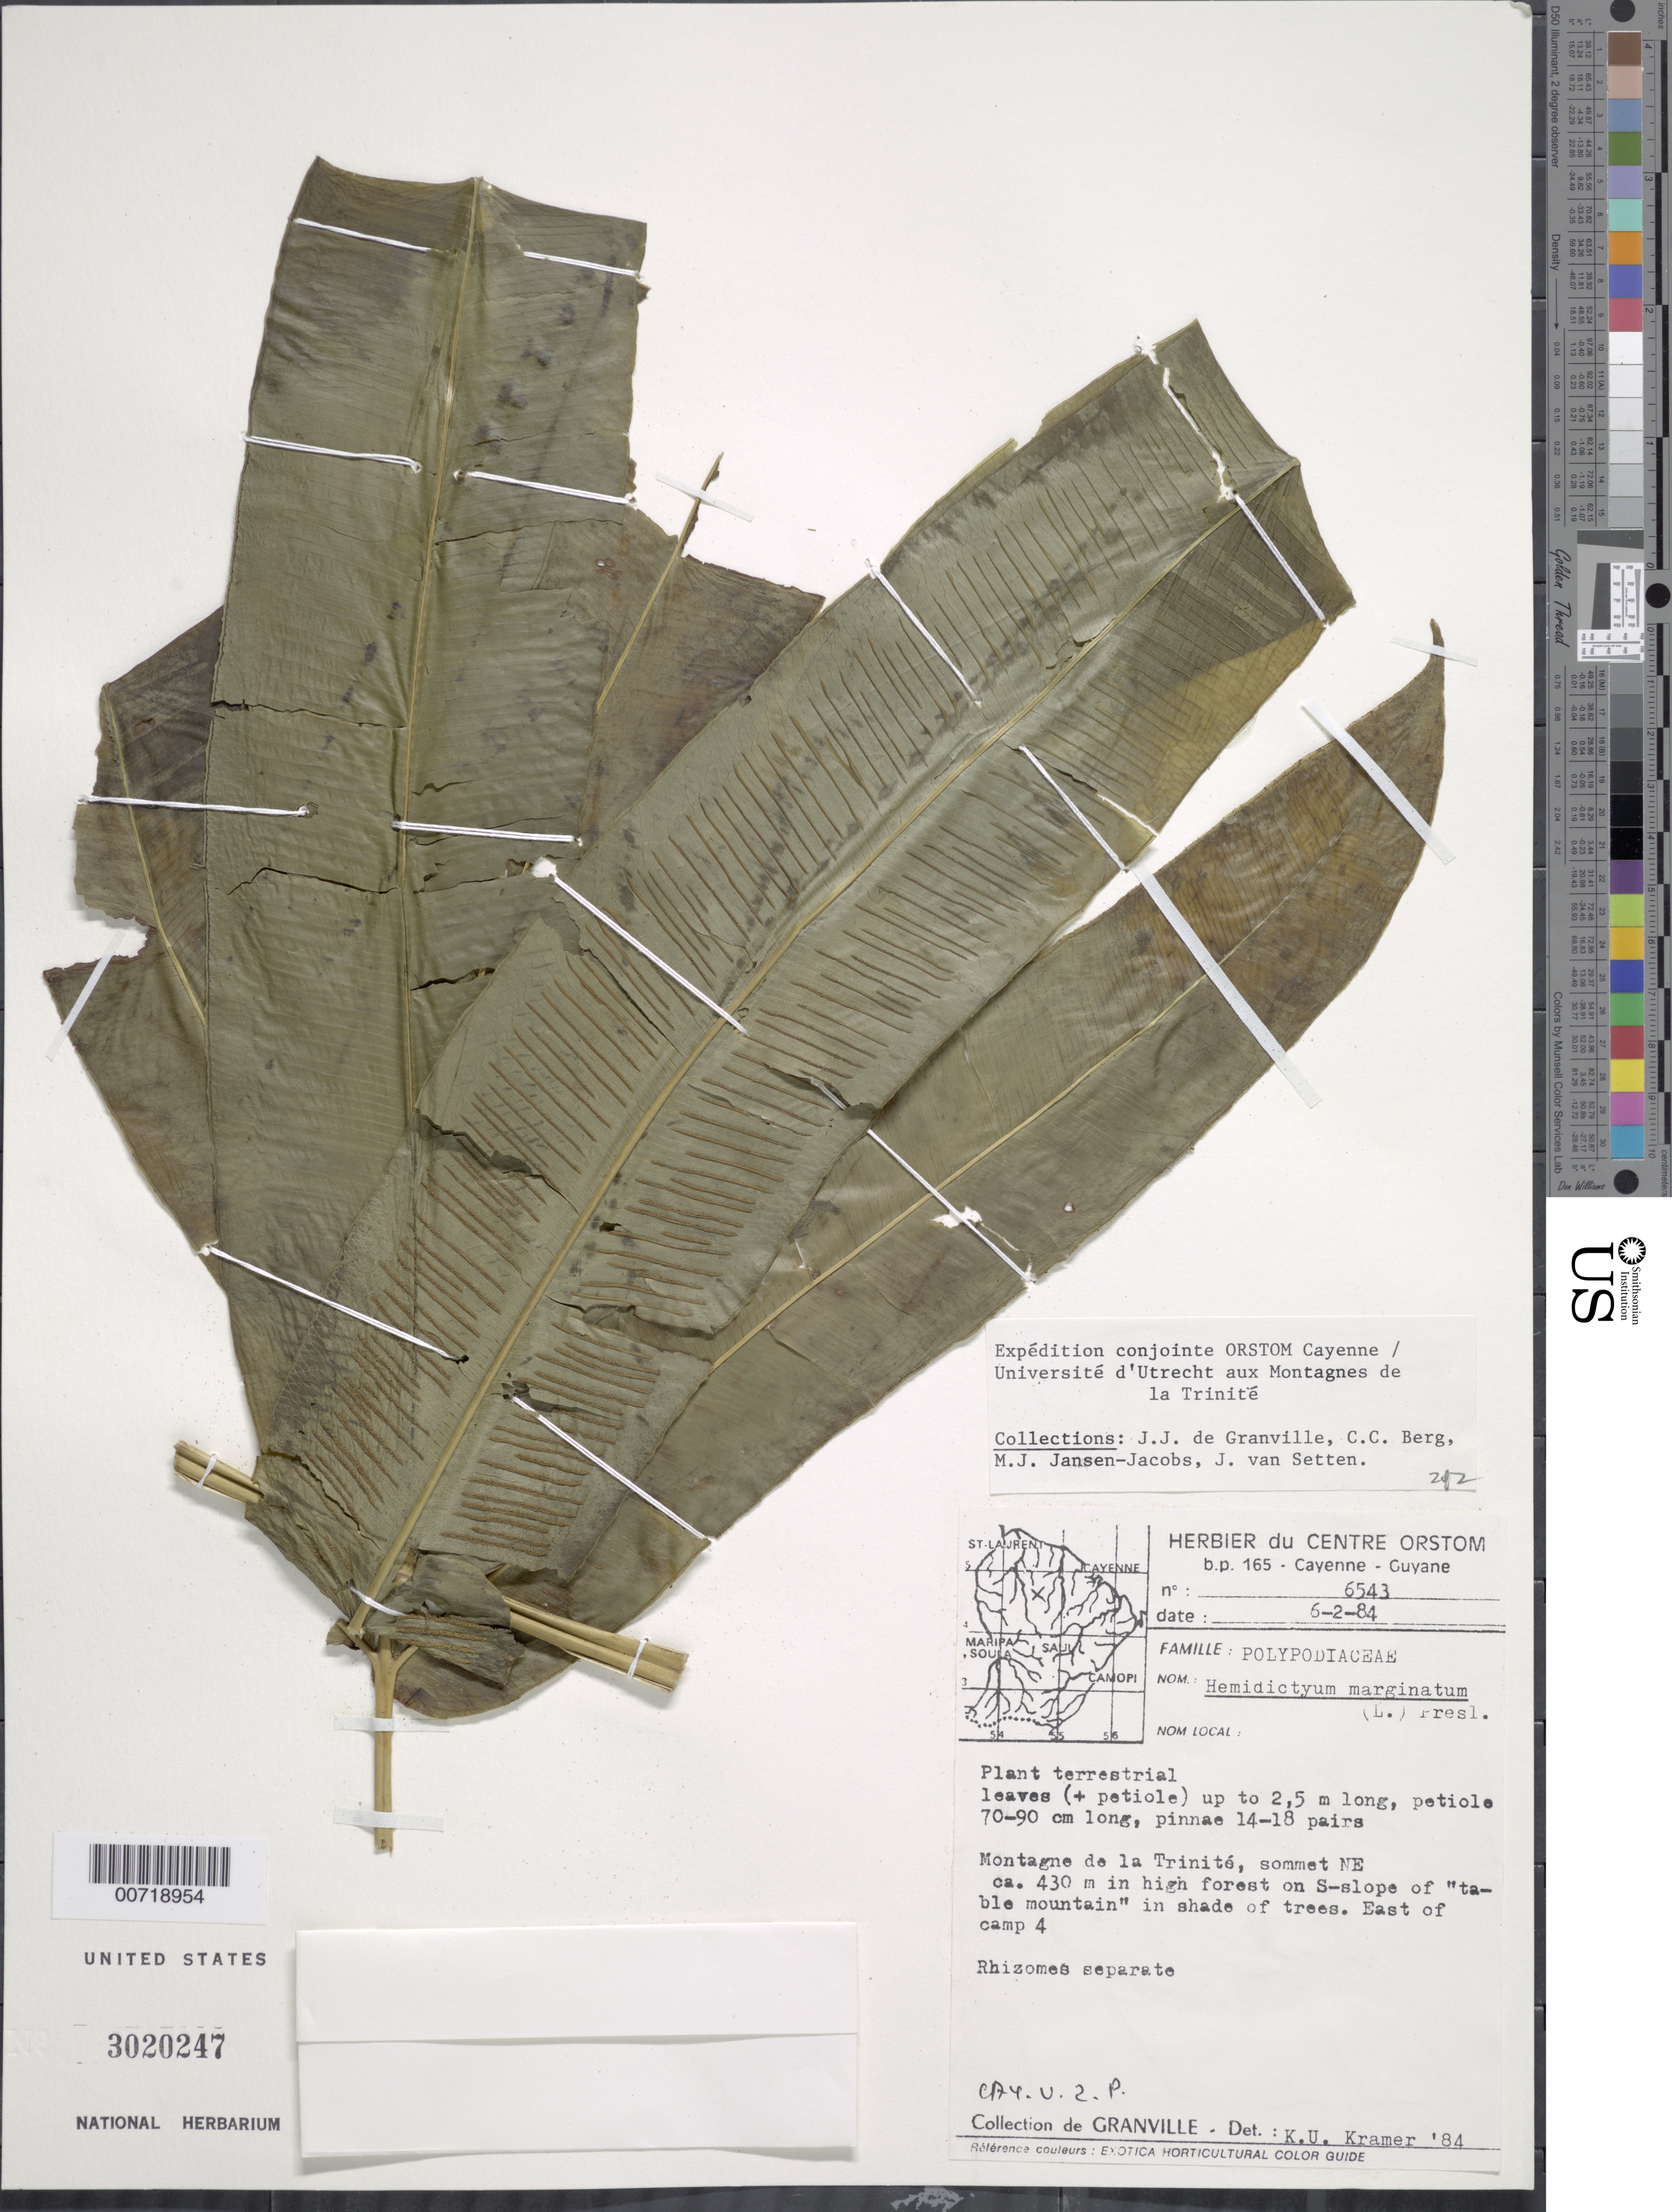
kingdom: Plantae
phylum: Tracheophyta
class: Polypodiopsida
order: Polypodiales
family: Hemidictyaceae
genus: Hemidictyum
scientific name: Hemidictyum marginatum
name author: (L.) C. Presl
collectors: J.-J. de Granville, C. C. Berg, M. J. Jansen-Jacobs & A. K. Setten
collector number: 6543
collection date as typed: Transcribed d/m/y: 6/2/84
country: French Guiana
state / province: Cayenne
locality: Cayenne. Montagne de la Trinite, sommet NE in high forest on S-slope of "table mountain"in shade of trees. East of camp 4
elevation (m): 430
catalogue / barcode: US 3020247